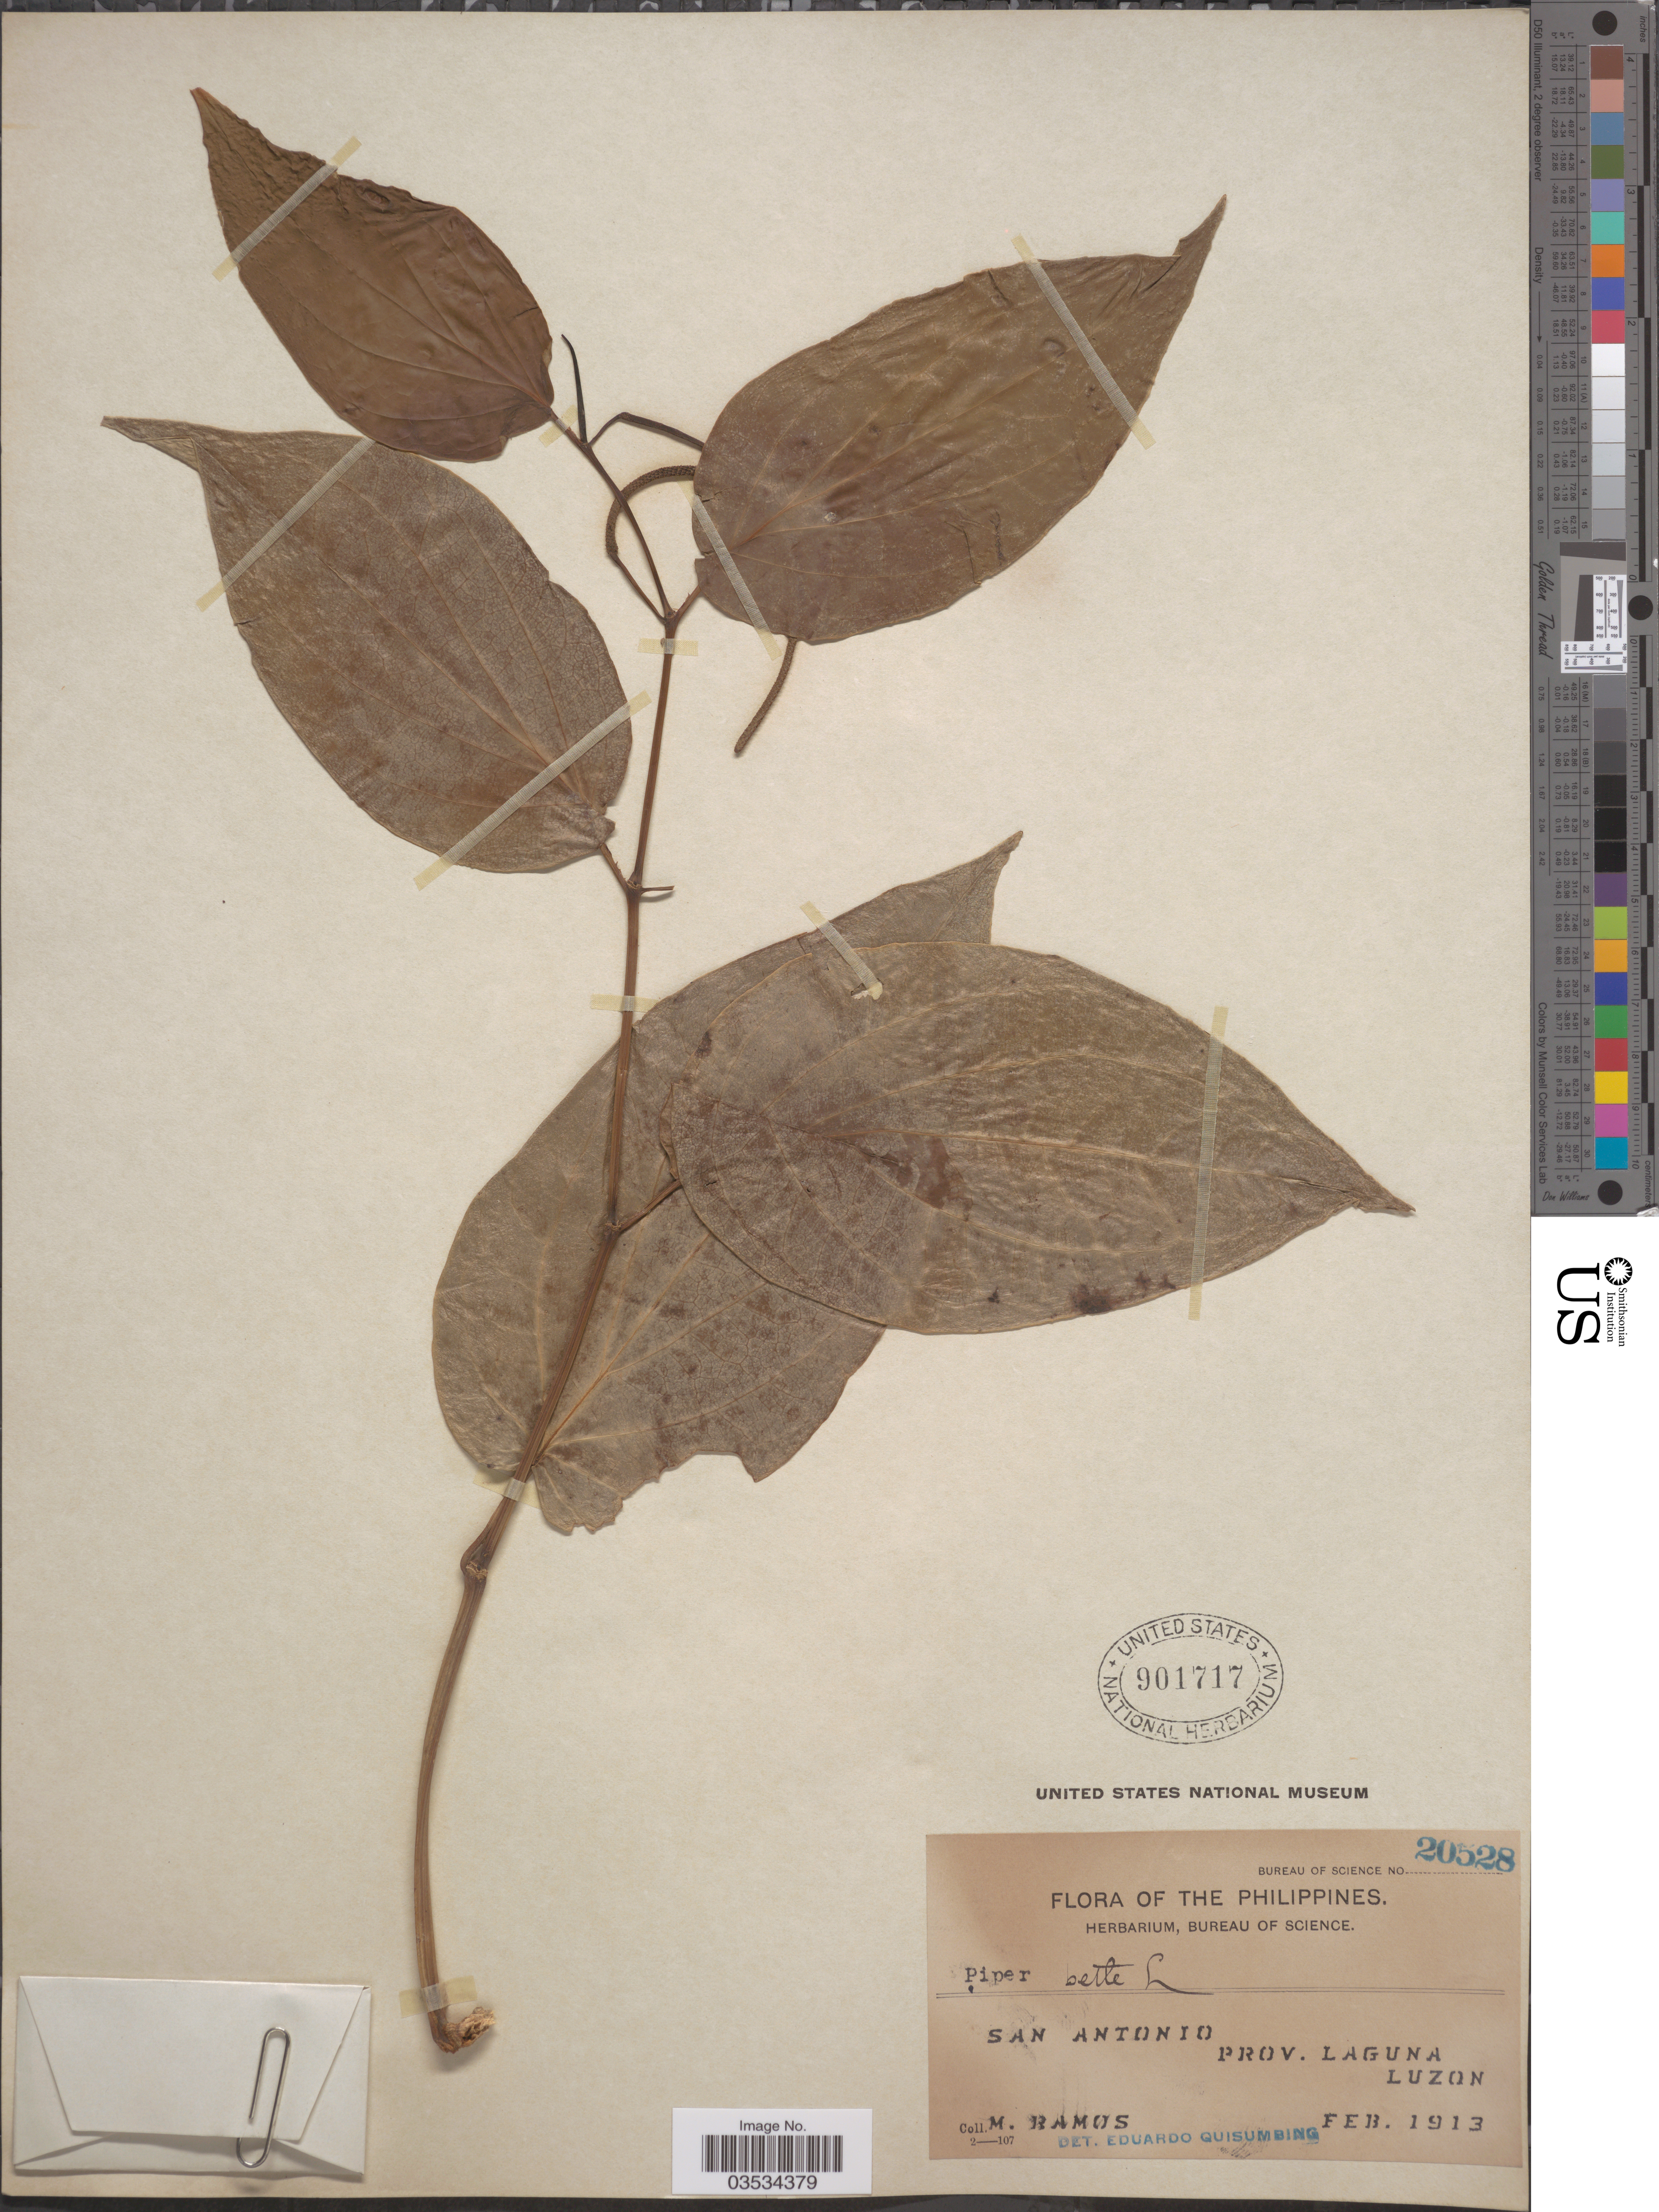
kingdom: Plantae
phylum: Tracheophyta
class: Magnoliopsida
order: Piperales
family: Piperaceae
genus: Piper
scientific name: Piper betle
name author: L.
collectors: M. Ramos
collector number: Bureau of Science 20528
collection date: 1913-02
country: Philippines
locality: San Antonio. Prov. Laguna. Luzon.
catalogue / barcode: US 901717